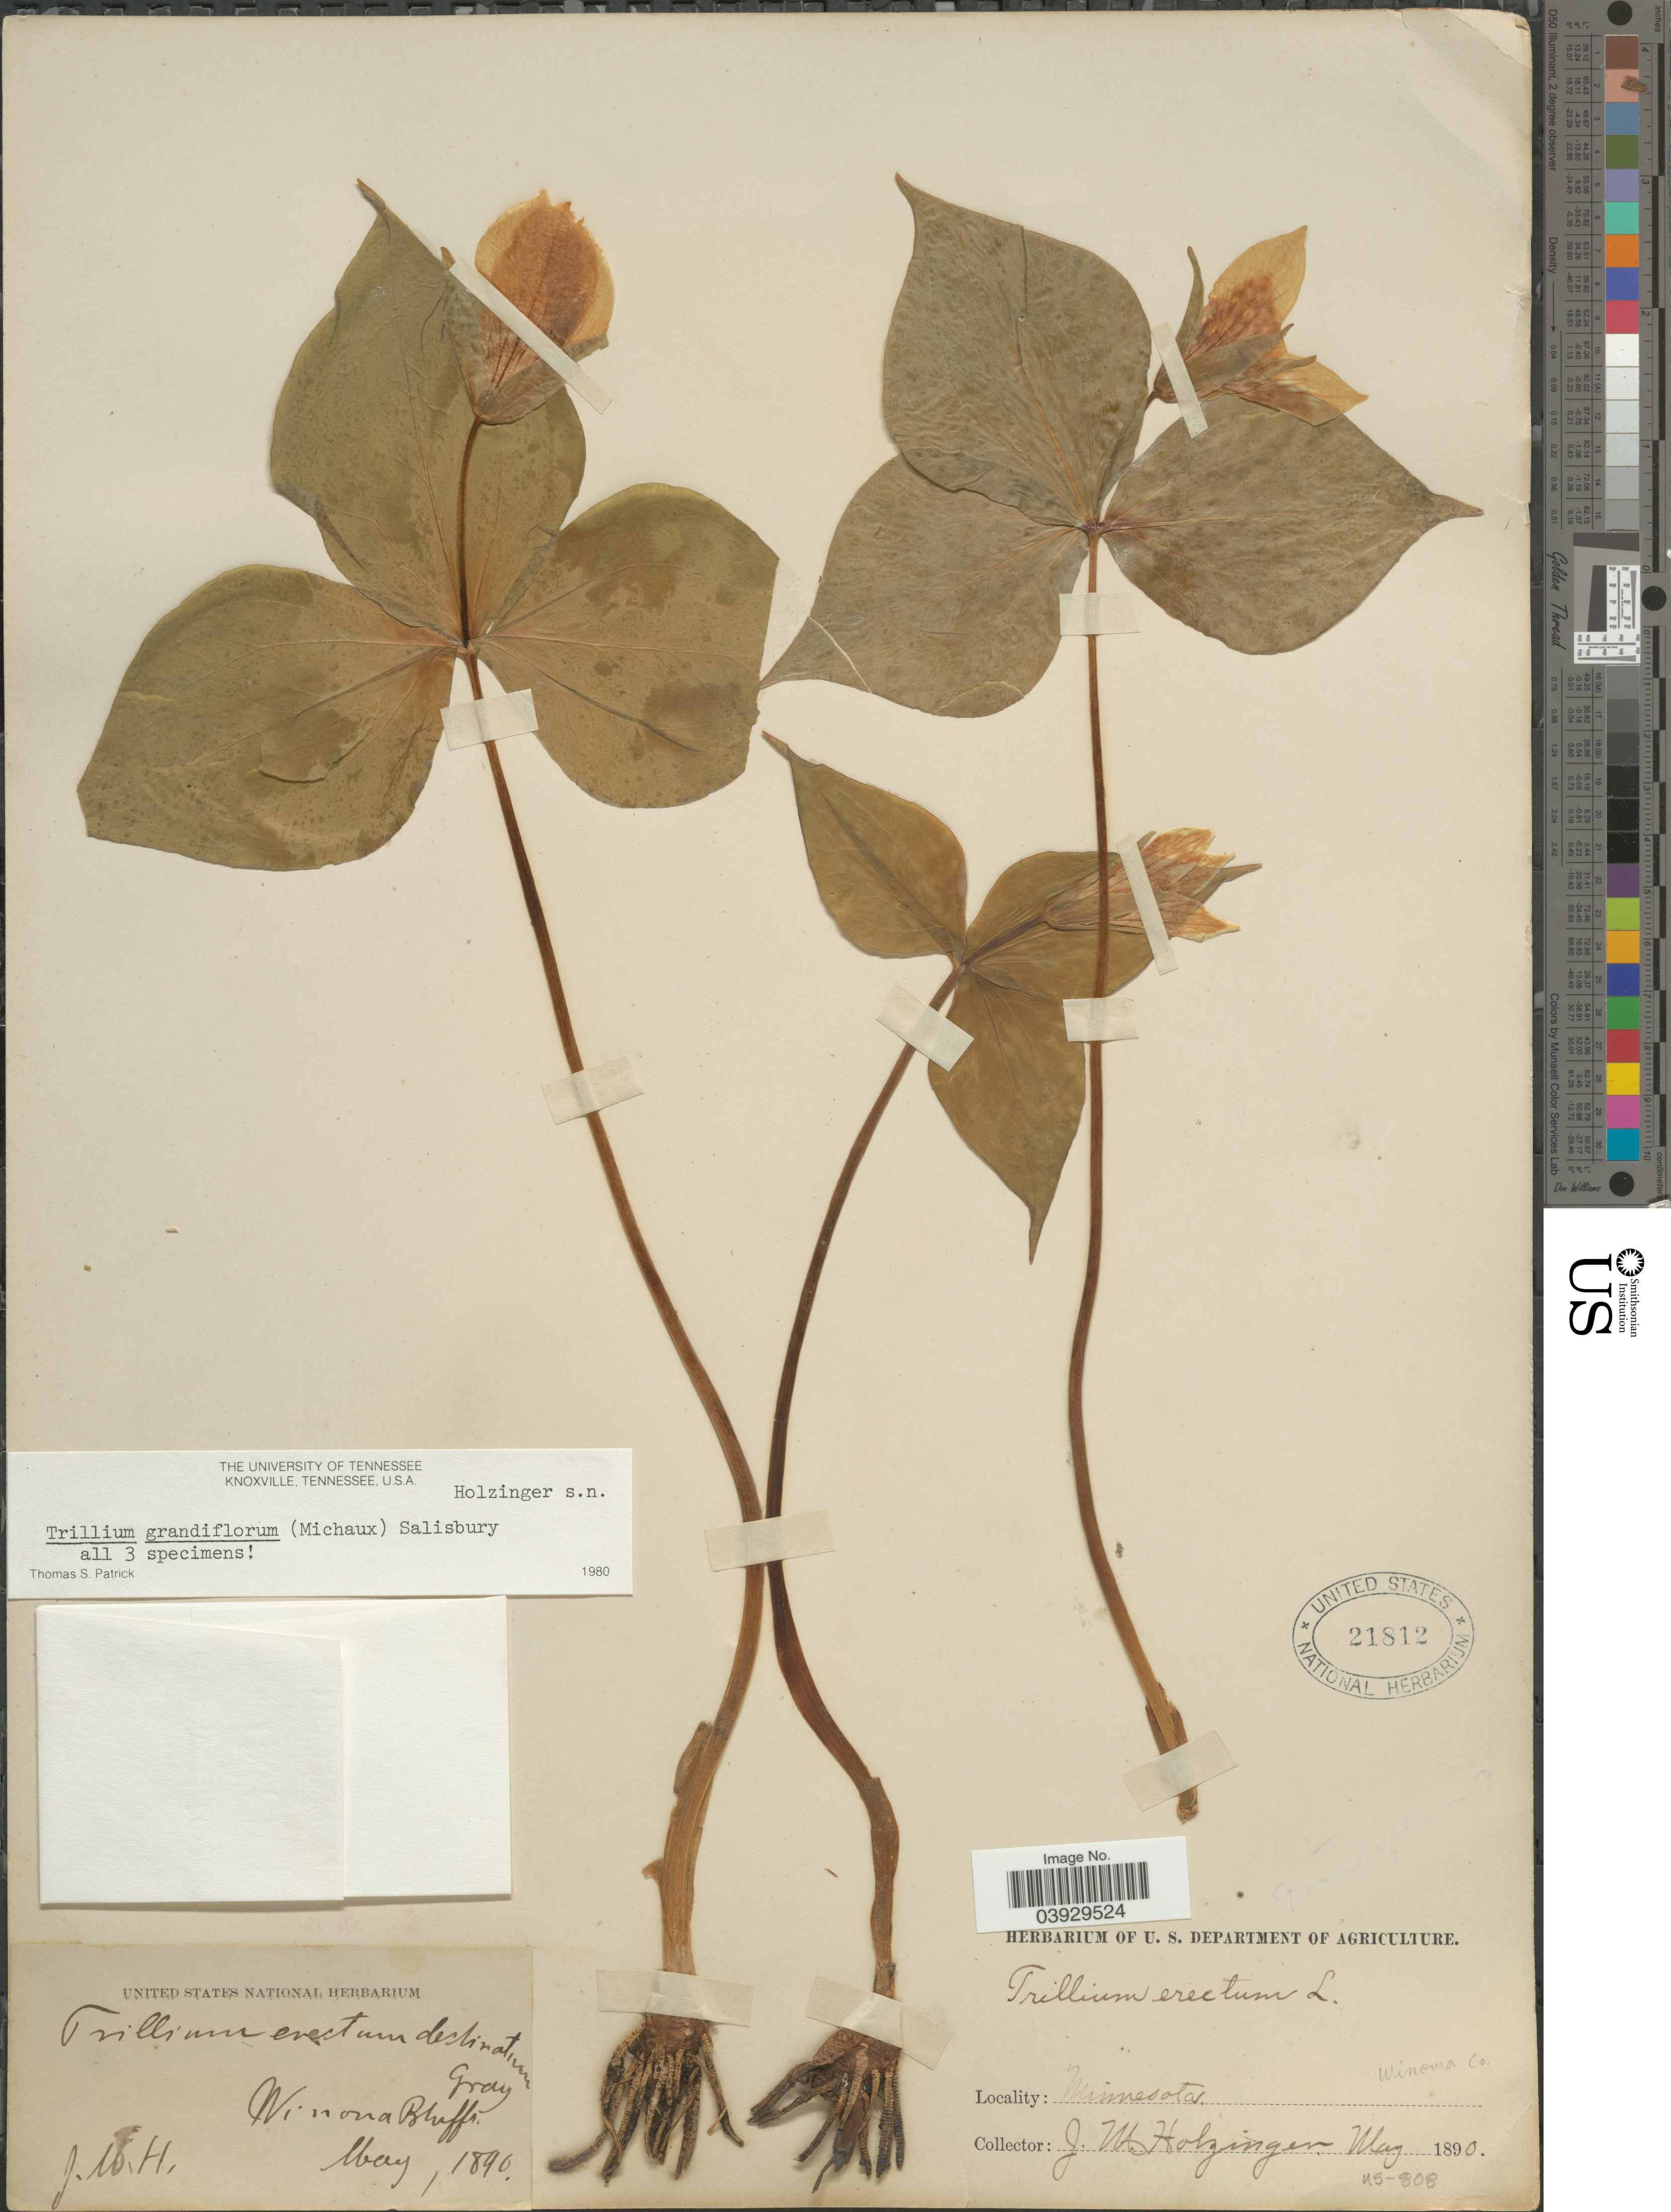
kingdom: Plantae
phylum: Tracheophyta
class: Liliopsida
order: Liliales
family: Melanthiaceae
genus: Trillium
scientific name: Trillium grandiflorum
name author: (Michx.) Salisb.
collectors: J. M. Holzinger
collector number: US-808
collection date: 1890-05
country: United States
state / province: Minnesota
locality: Winona Bluffs. Winona Co.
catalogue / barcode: US 21812